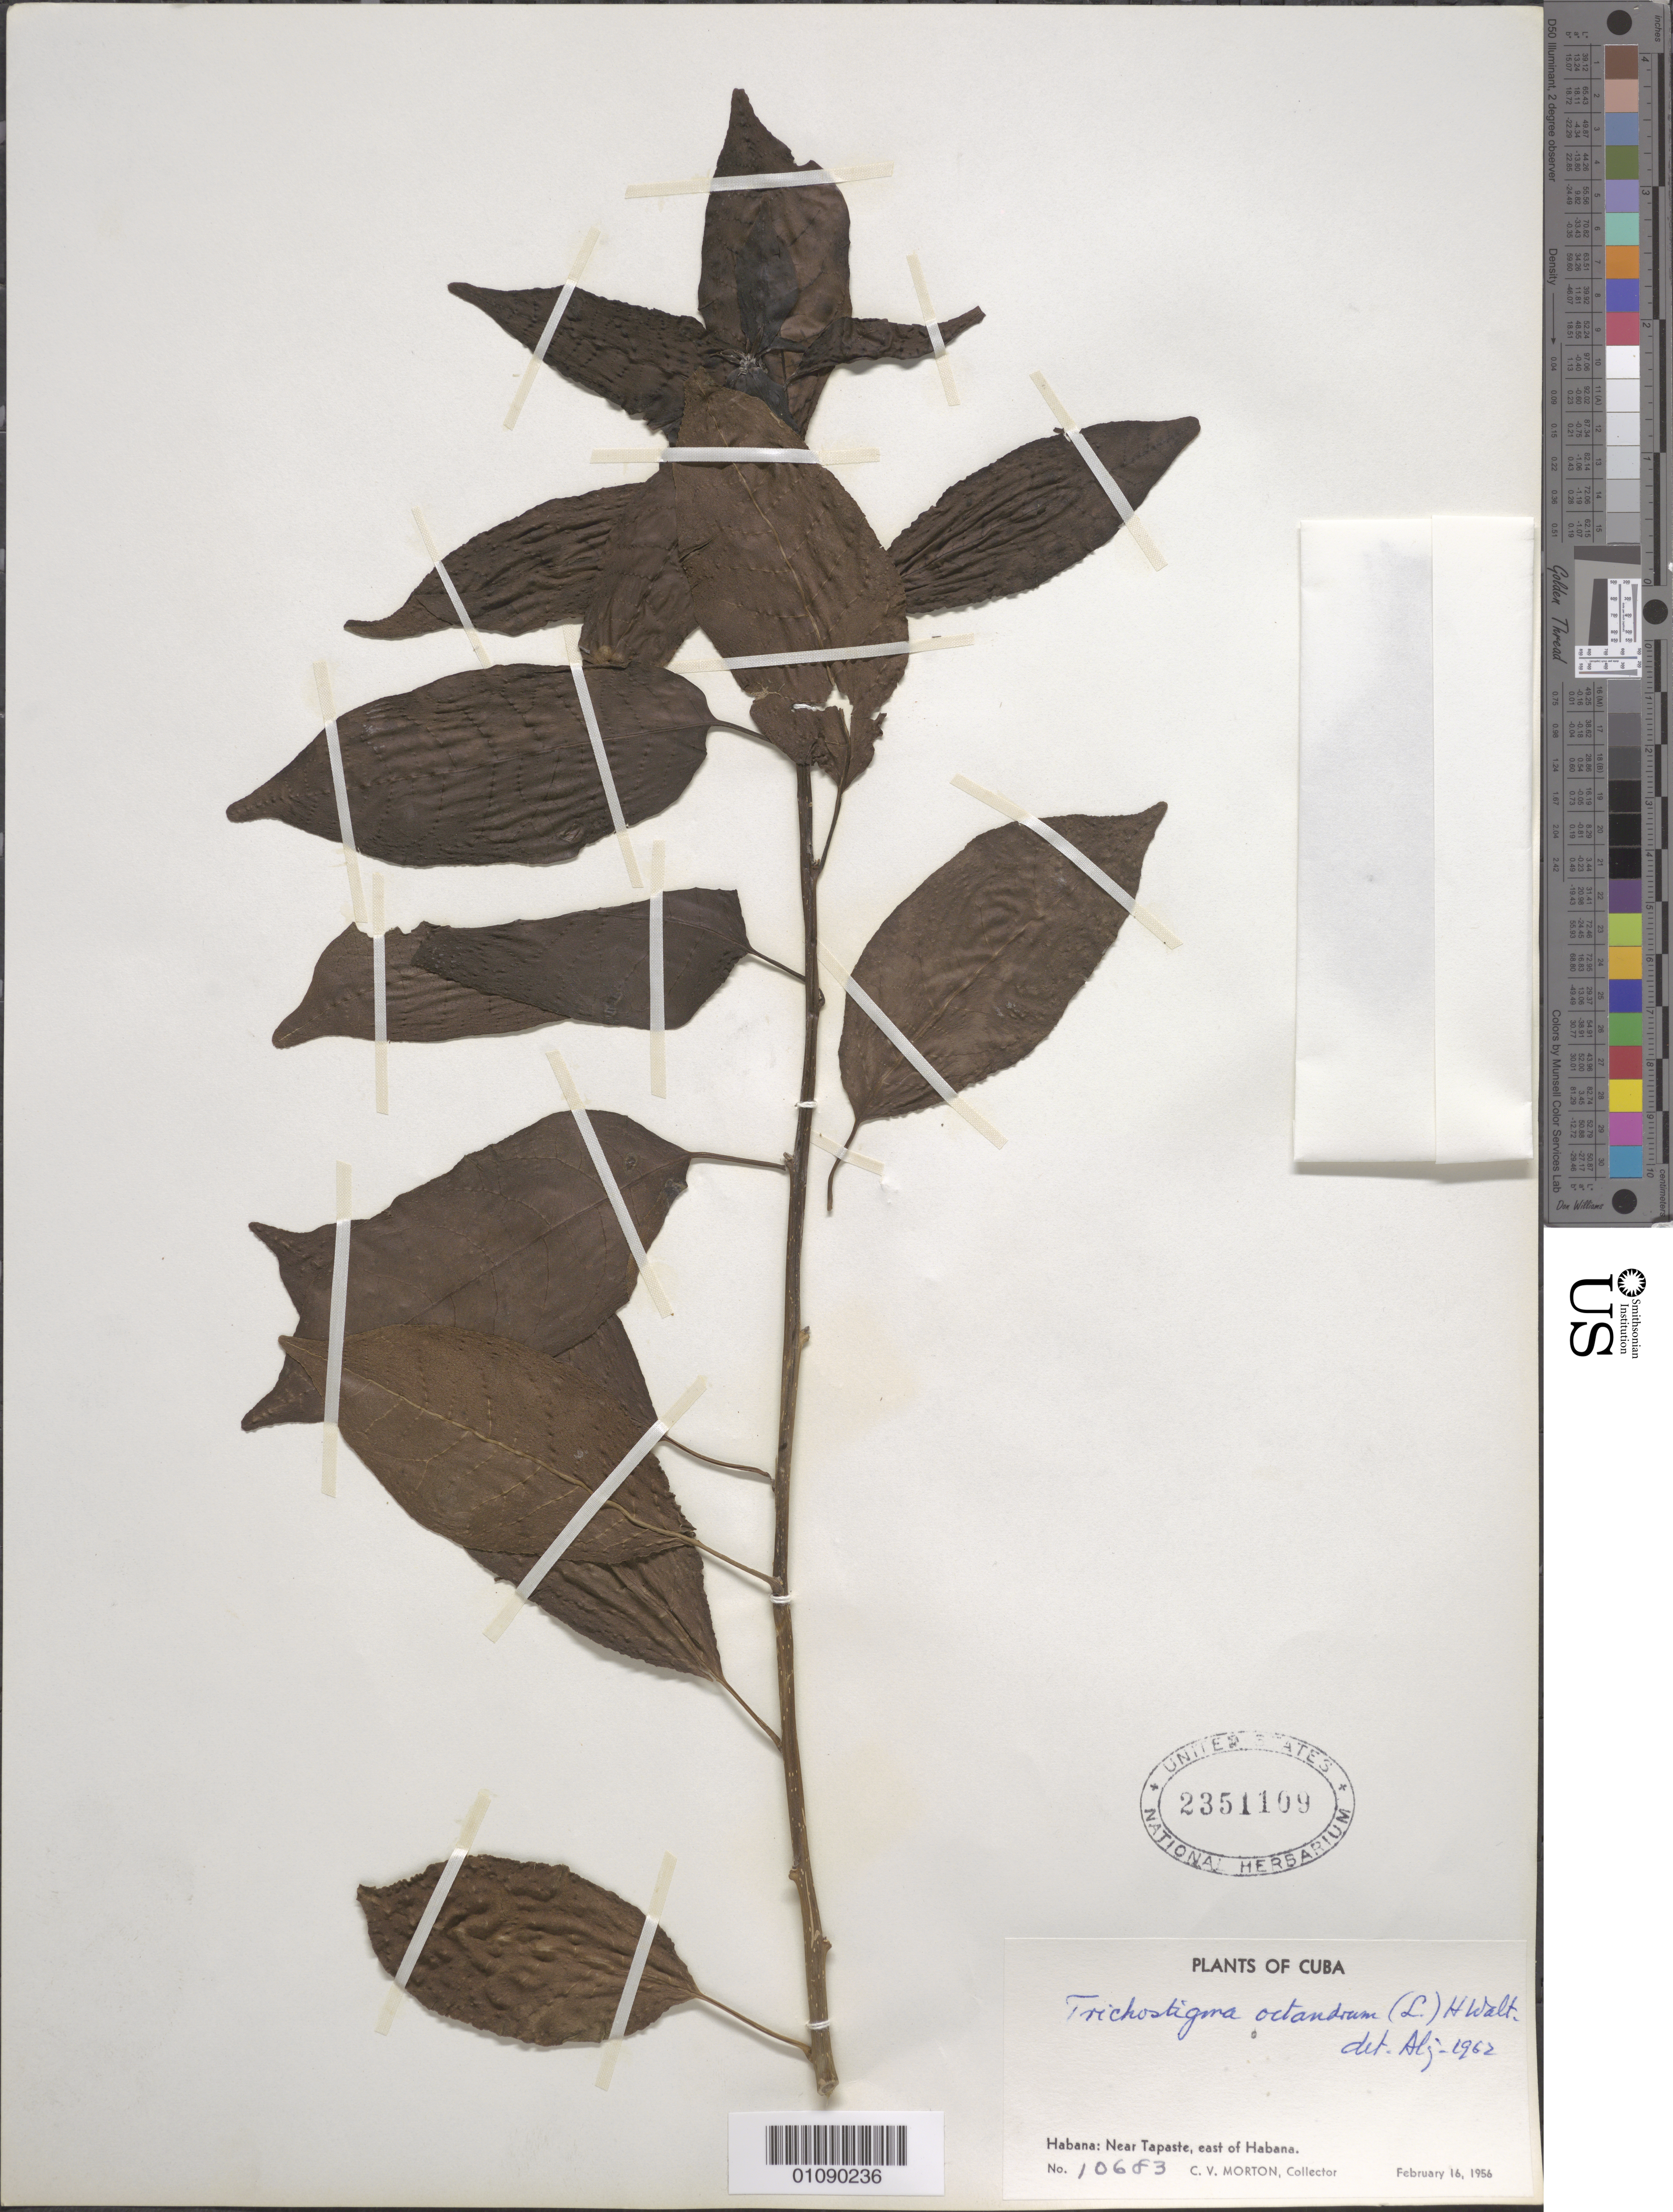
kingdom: Plantae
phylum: Tracheophyta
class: Magnoliopsida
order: Caryophyllales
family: Phytolaccaceae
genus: Trichostigma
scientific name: Trichostigma octandrum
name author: (L.) H. Walter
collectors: C. V. Morton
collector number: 10683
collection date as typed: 16 Feb 1956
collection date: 1956-02-16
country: Cuba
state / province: La Habana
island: Cuba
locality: Habana: Near Tabaste, E of Habana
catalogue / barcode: US 2351109